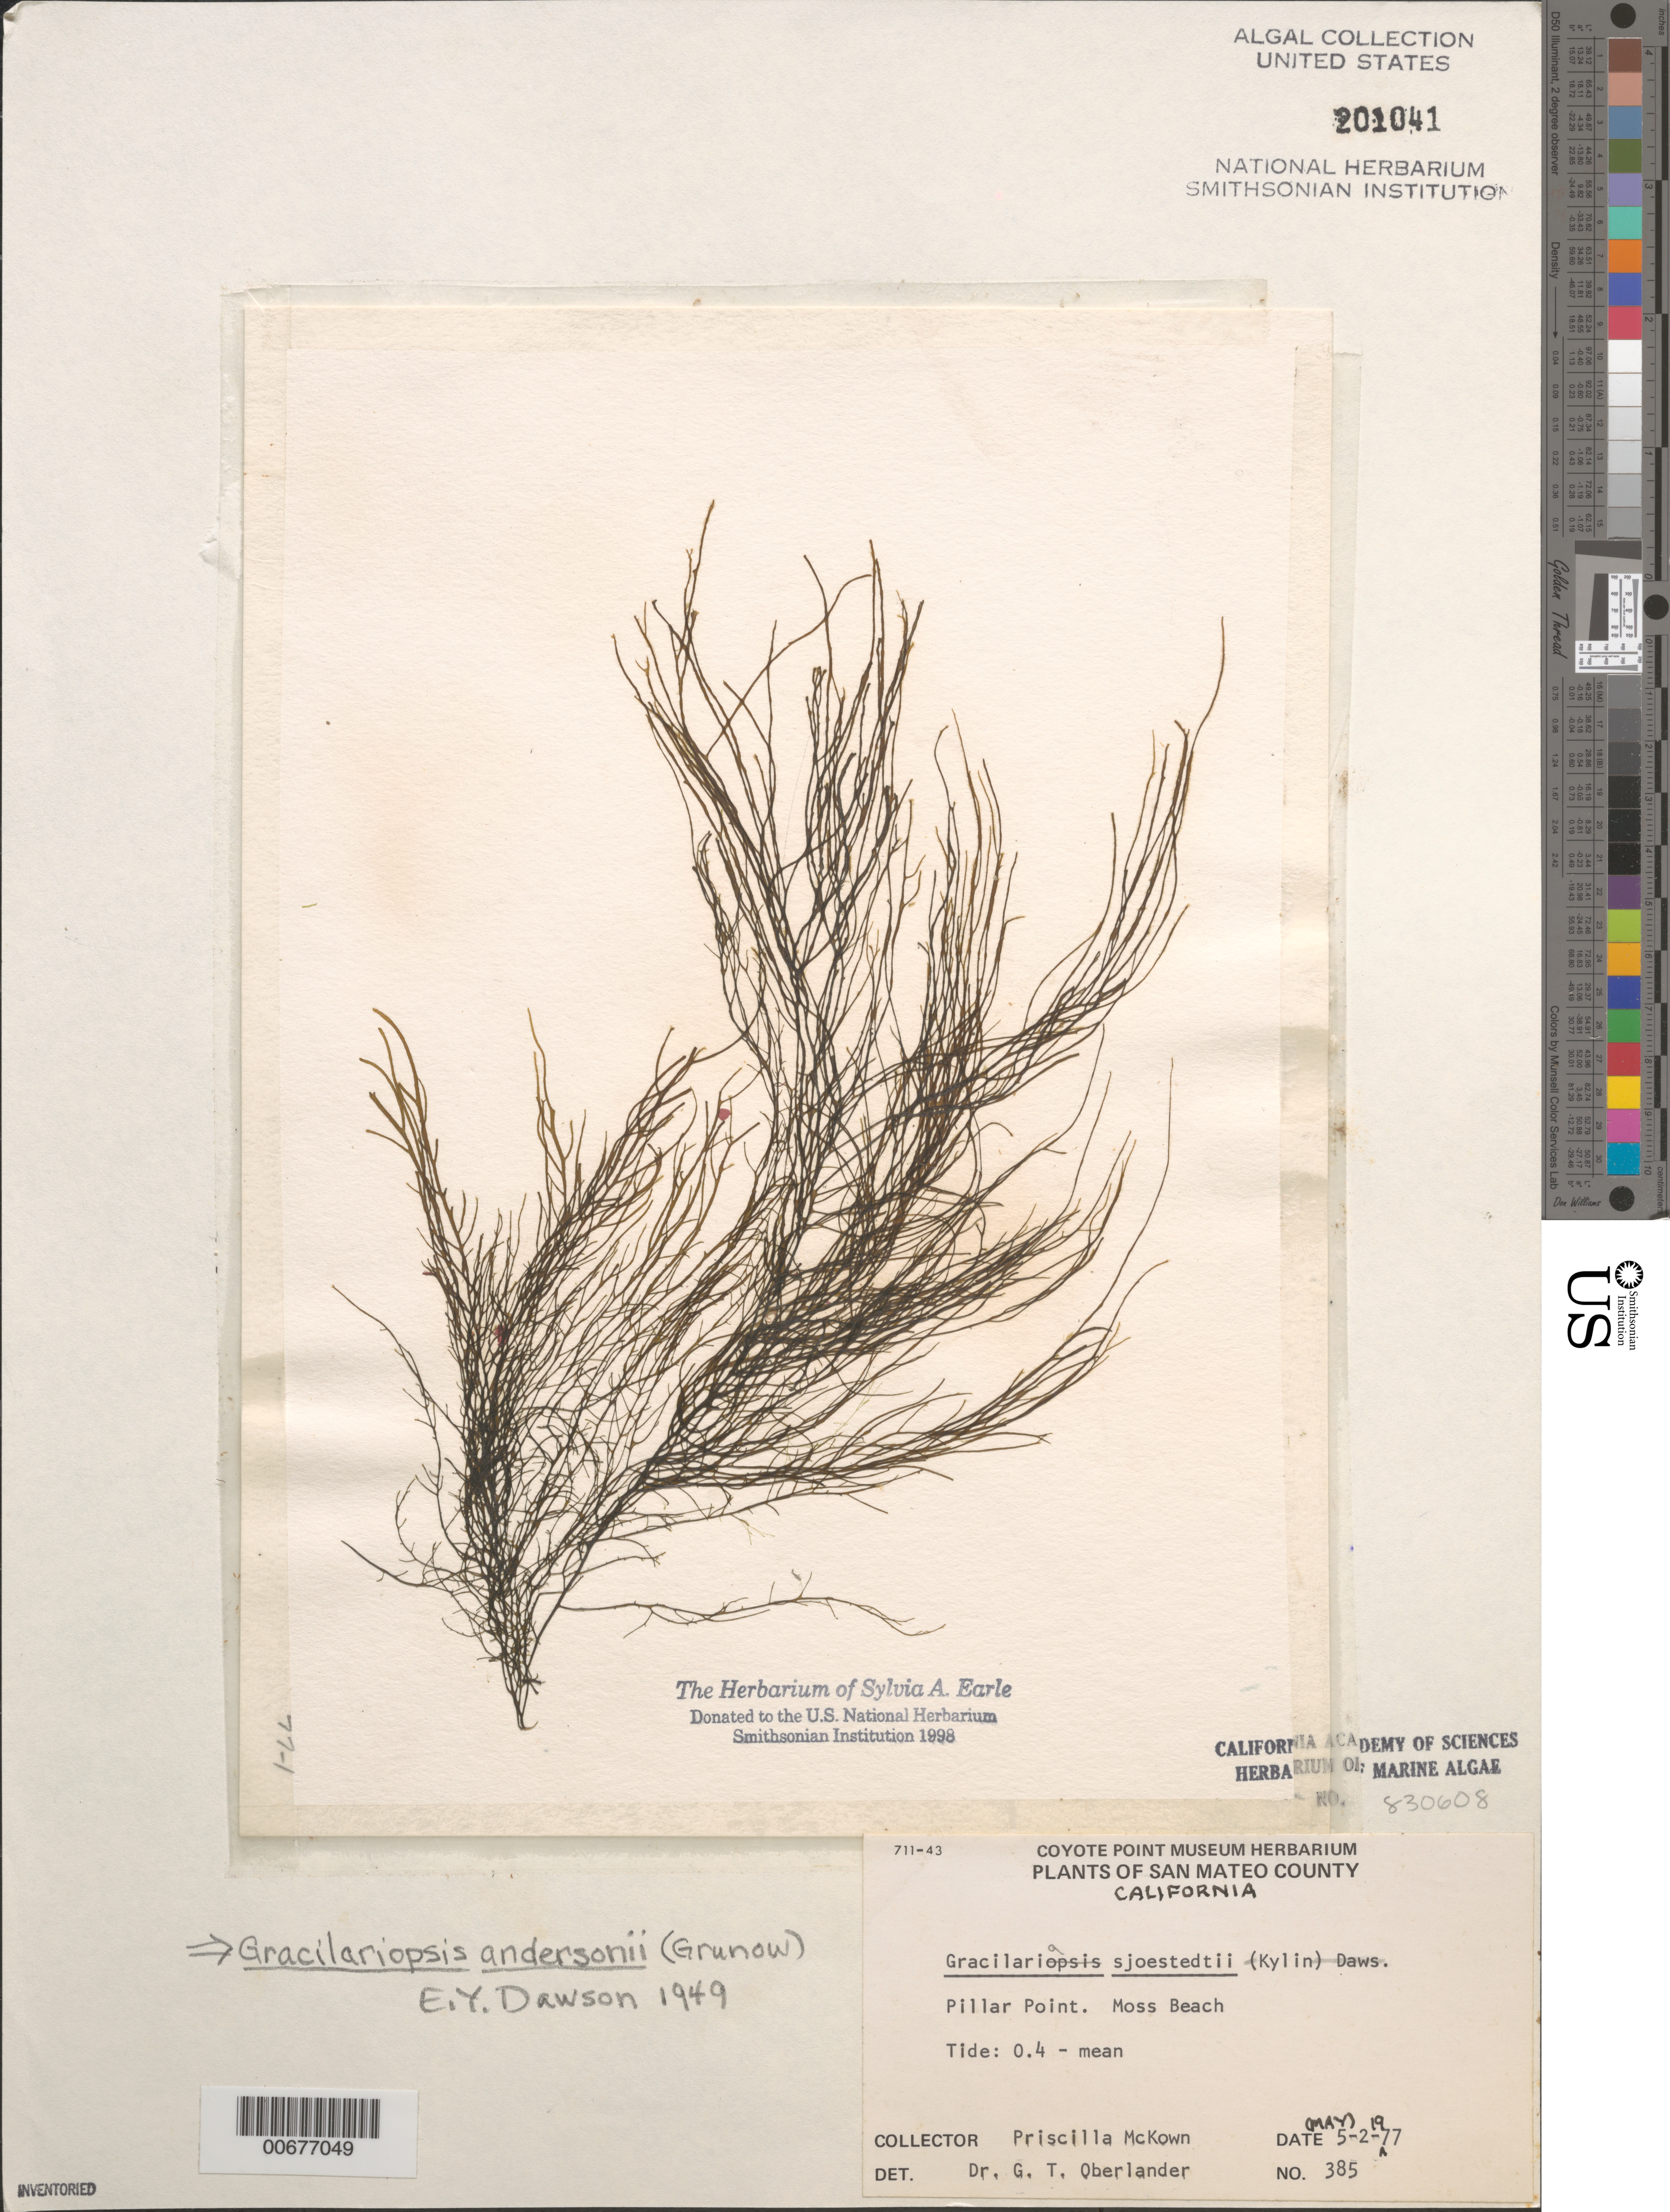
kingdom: Plantae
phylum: Rhodophyta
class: Florideophyceae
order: Gracilariales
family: Gracilariaceae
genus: Gracilariopsis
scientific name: Gracilariopsis andersonii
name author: (Grunow) E.Y. Dawson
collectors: P. McKown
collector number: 385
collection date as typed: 02 May 1977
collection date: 1977-05-02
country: United States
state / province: California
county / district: San Mateo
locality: Moss Beach, Pillar Point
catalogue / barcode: US 201041